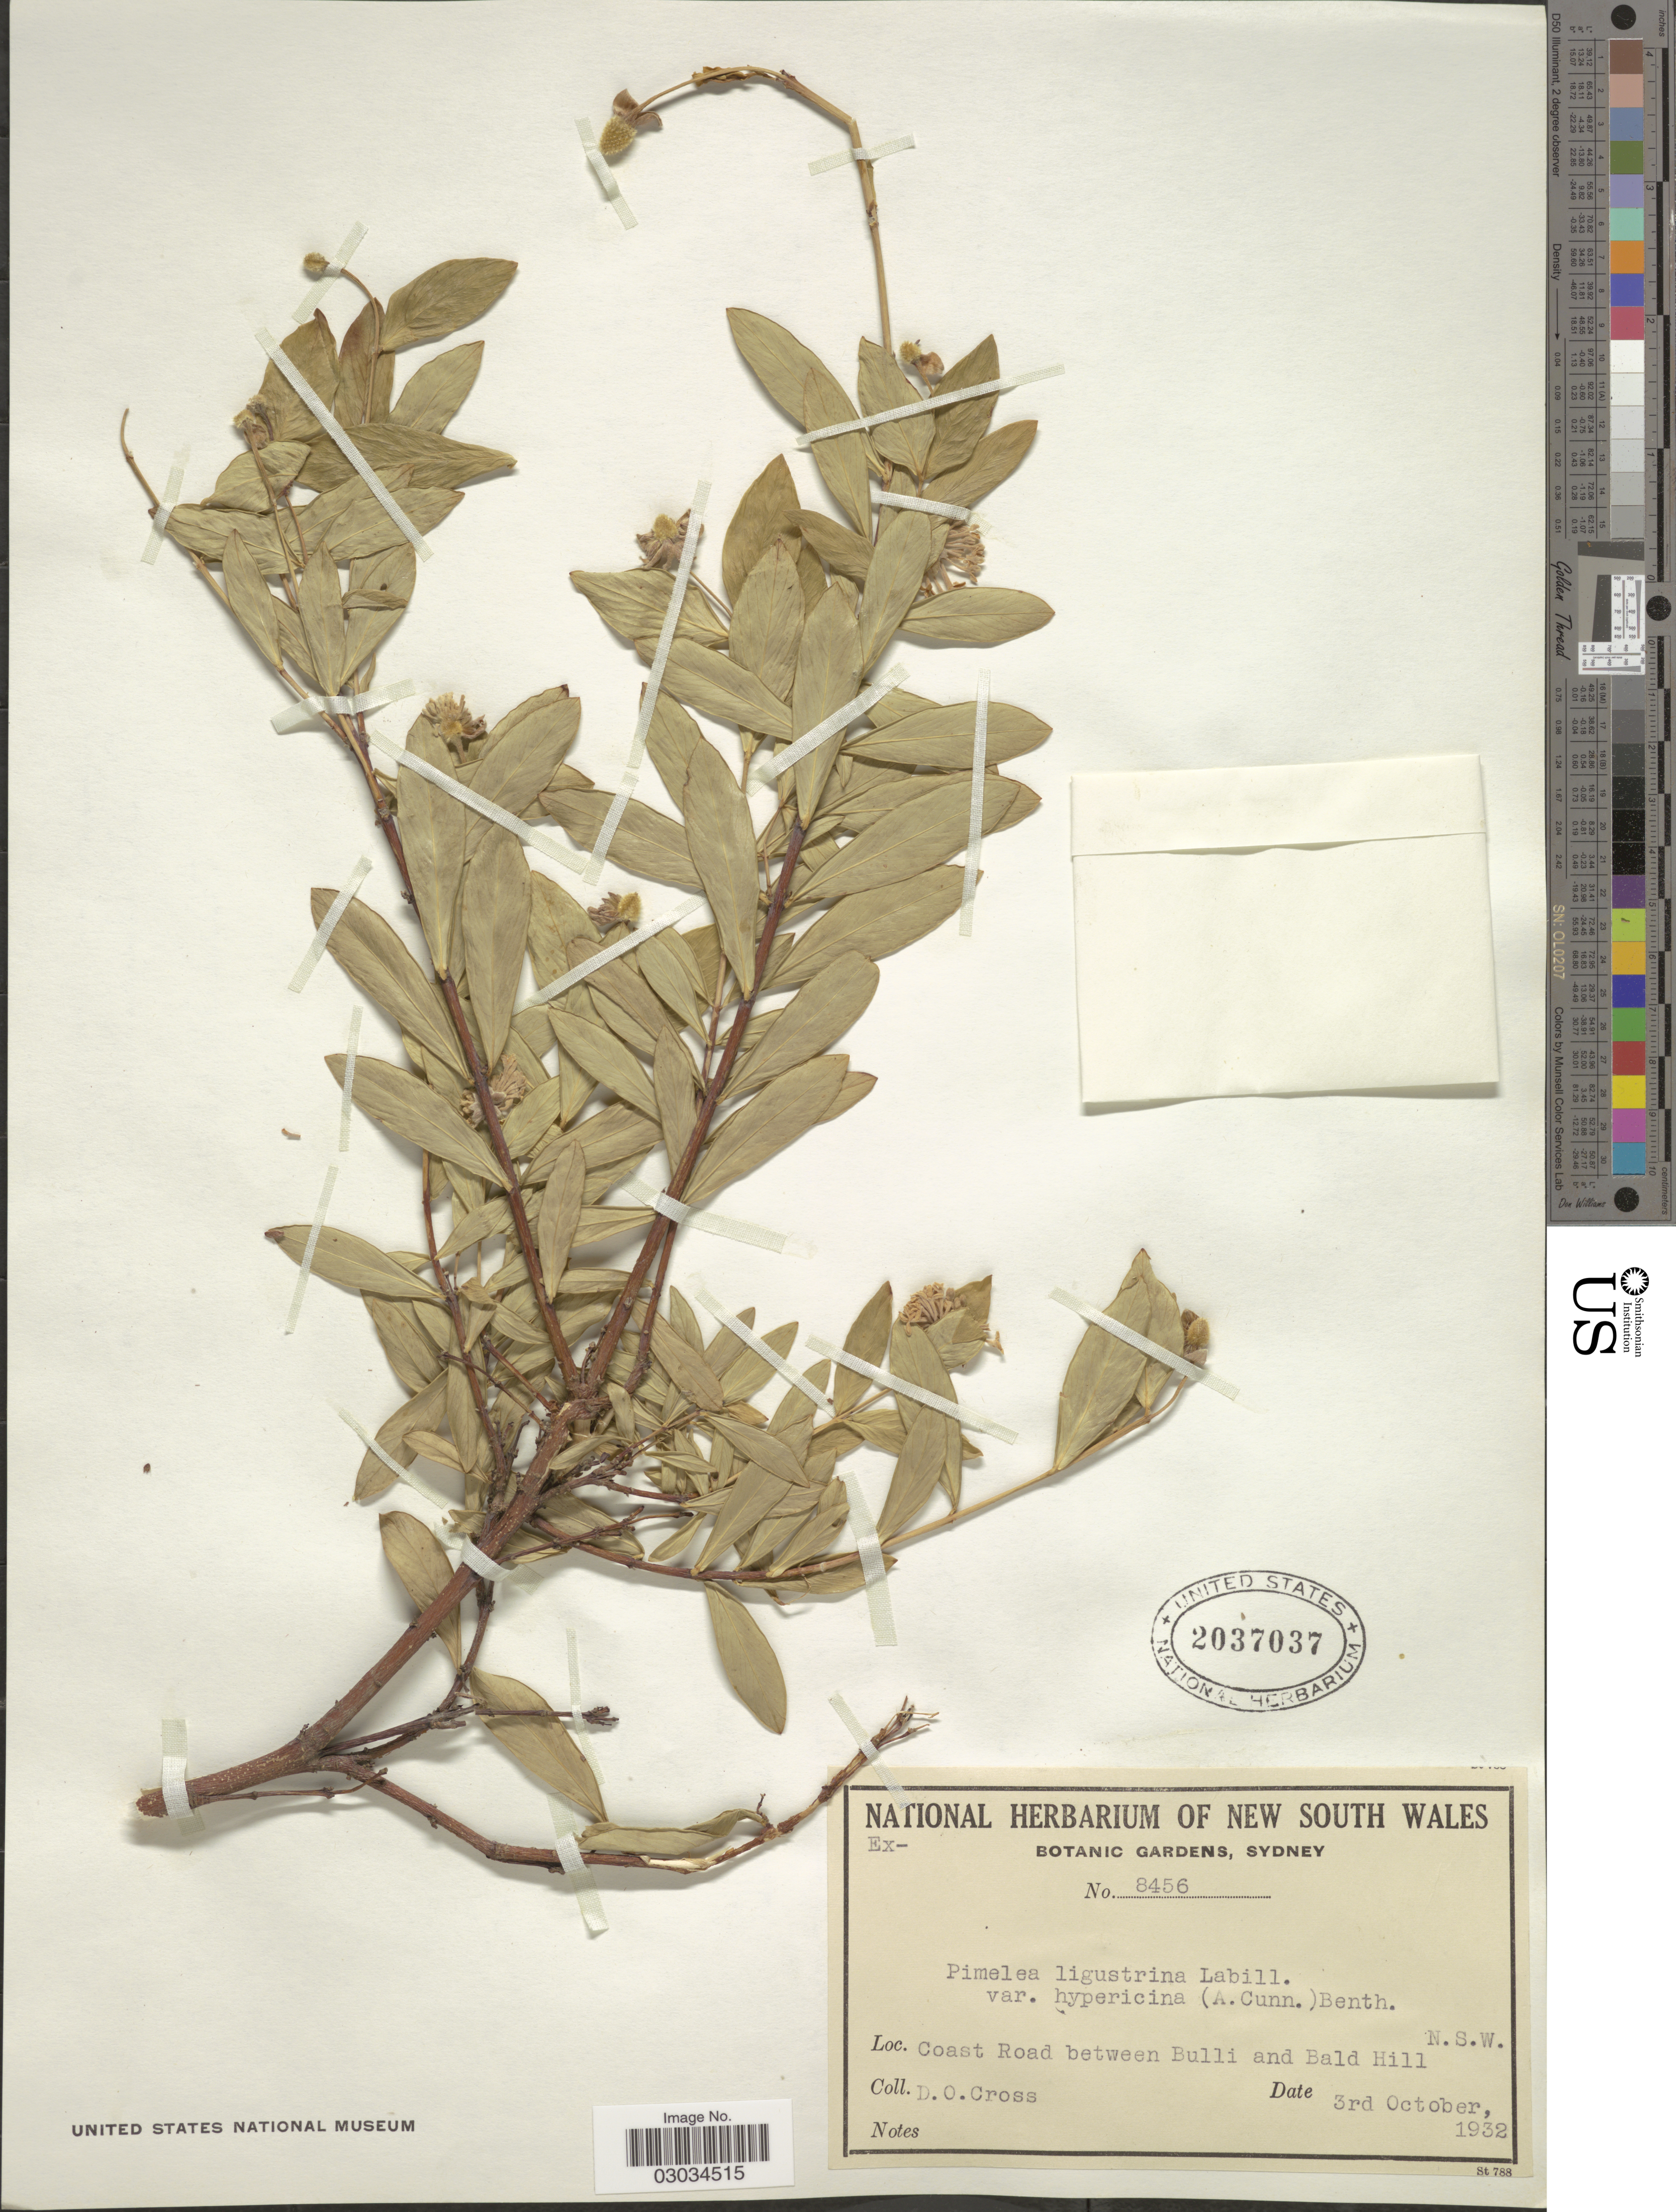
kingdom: Plantae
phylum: Tracheophyta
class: Magnoliopsida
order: Malvales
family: Thymelaeaceae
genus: Pimelea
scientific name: Pimelea ligustrina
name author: Labill.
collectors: D. Cross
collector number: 8456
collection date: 1932-10-03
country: Australia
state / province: New South Wales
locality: Coast Road between Bulli and Bald Hill. N.S.W.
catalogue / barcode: US 2037037